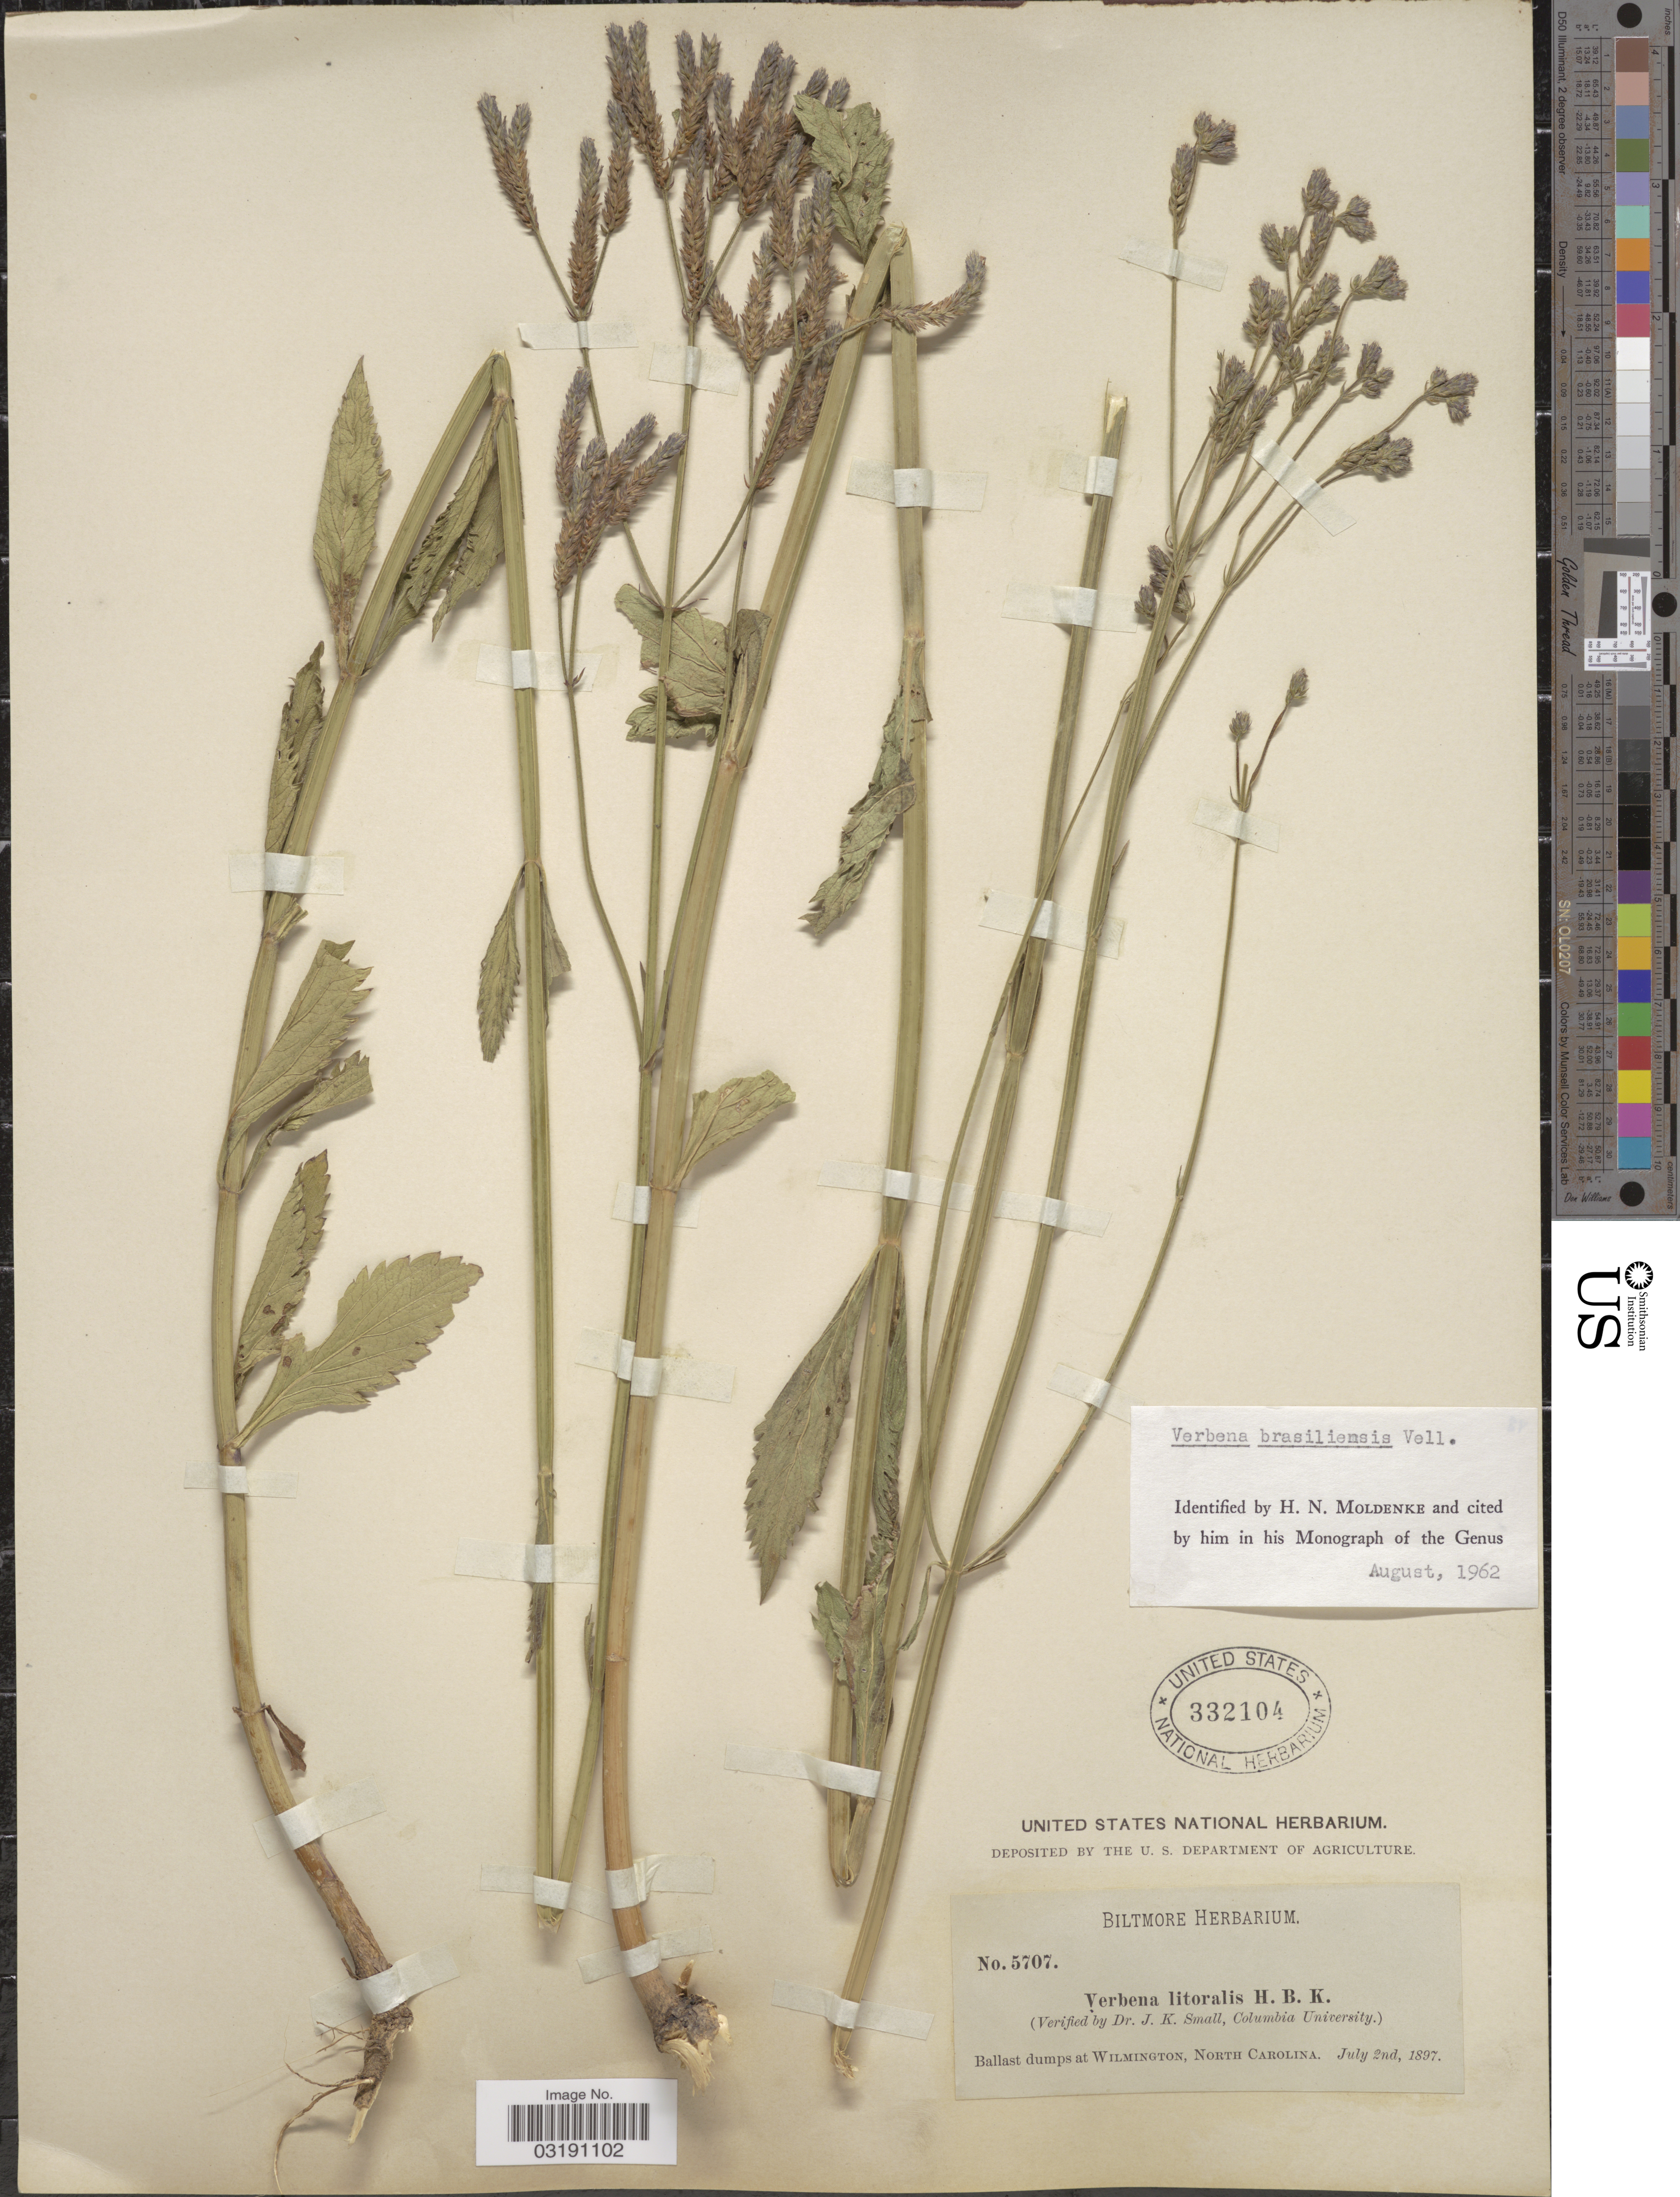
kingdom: Plantae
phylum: Tracheophyta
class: Magnoliopsida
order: Lamiales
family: Verbenaceae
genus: Verbena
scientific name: Verbena brasiliensis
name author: Vell.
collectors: ex herb. Biltmore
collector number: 5707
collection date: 1897-07-02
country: United States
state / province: North Carolina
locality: Ballast dumps at Wilmington.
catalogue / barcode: US 332104